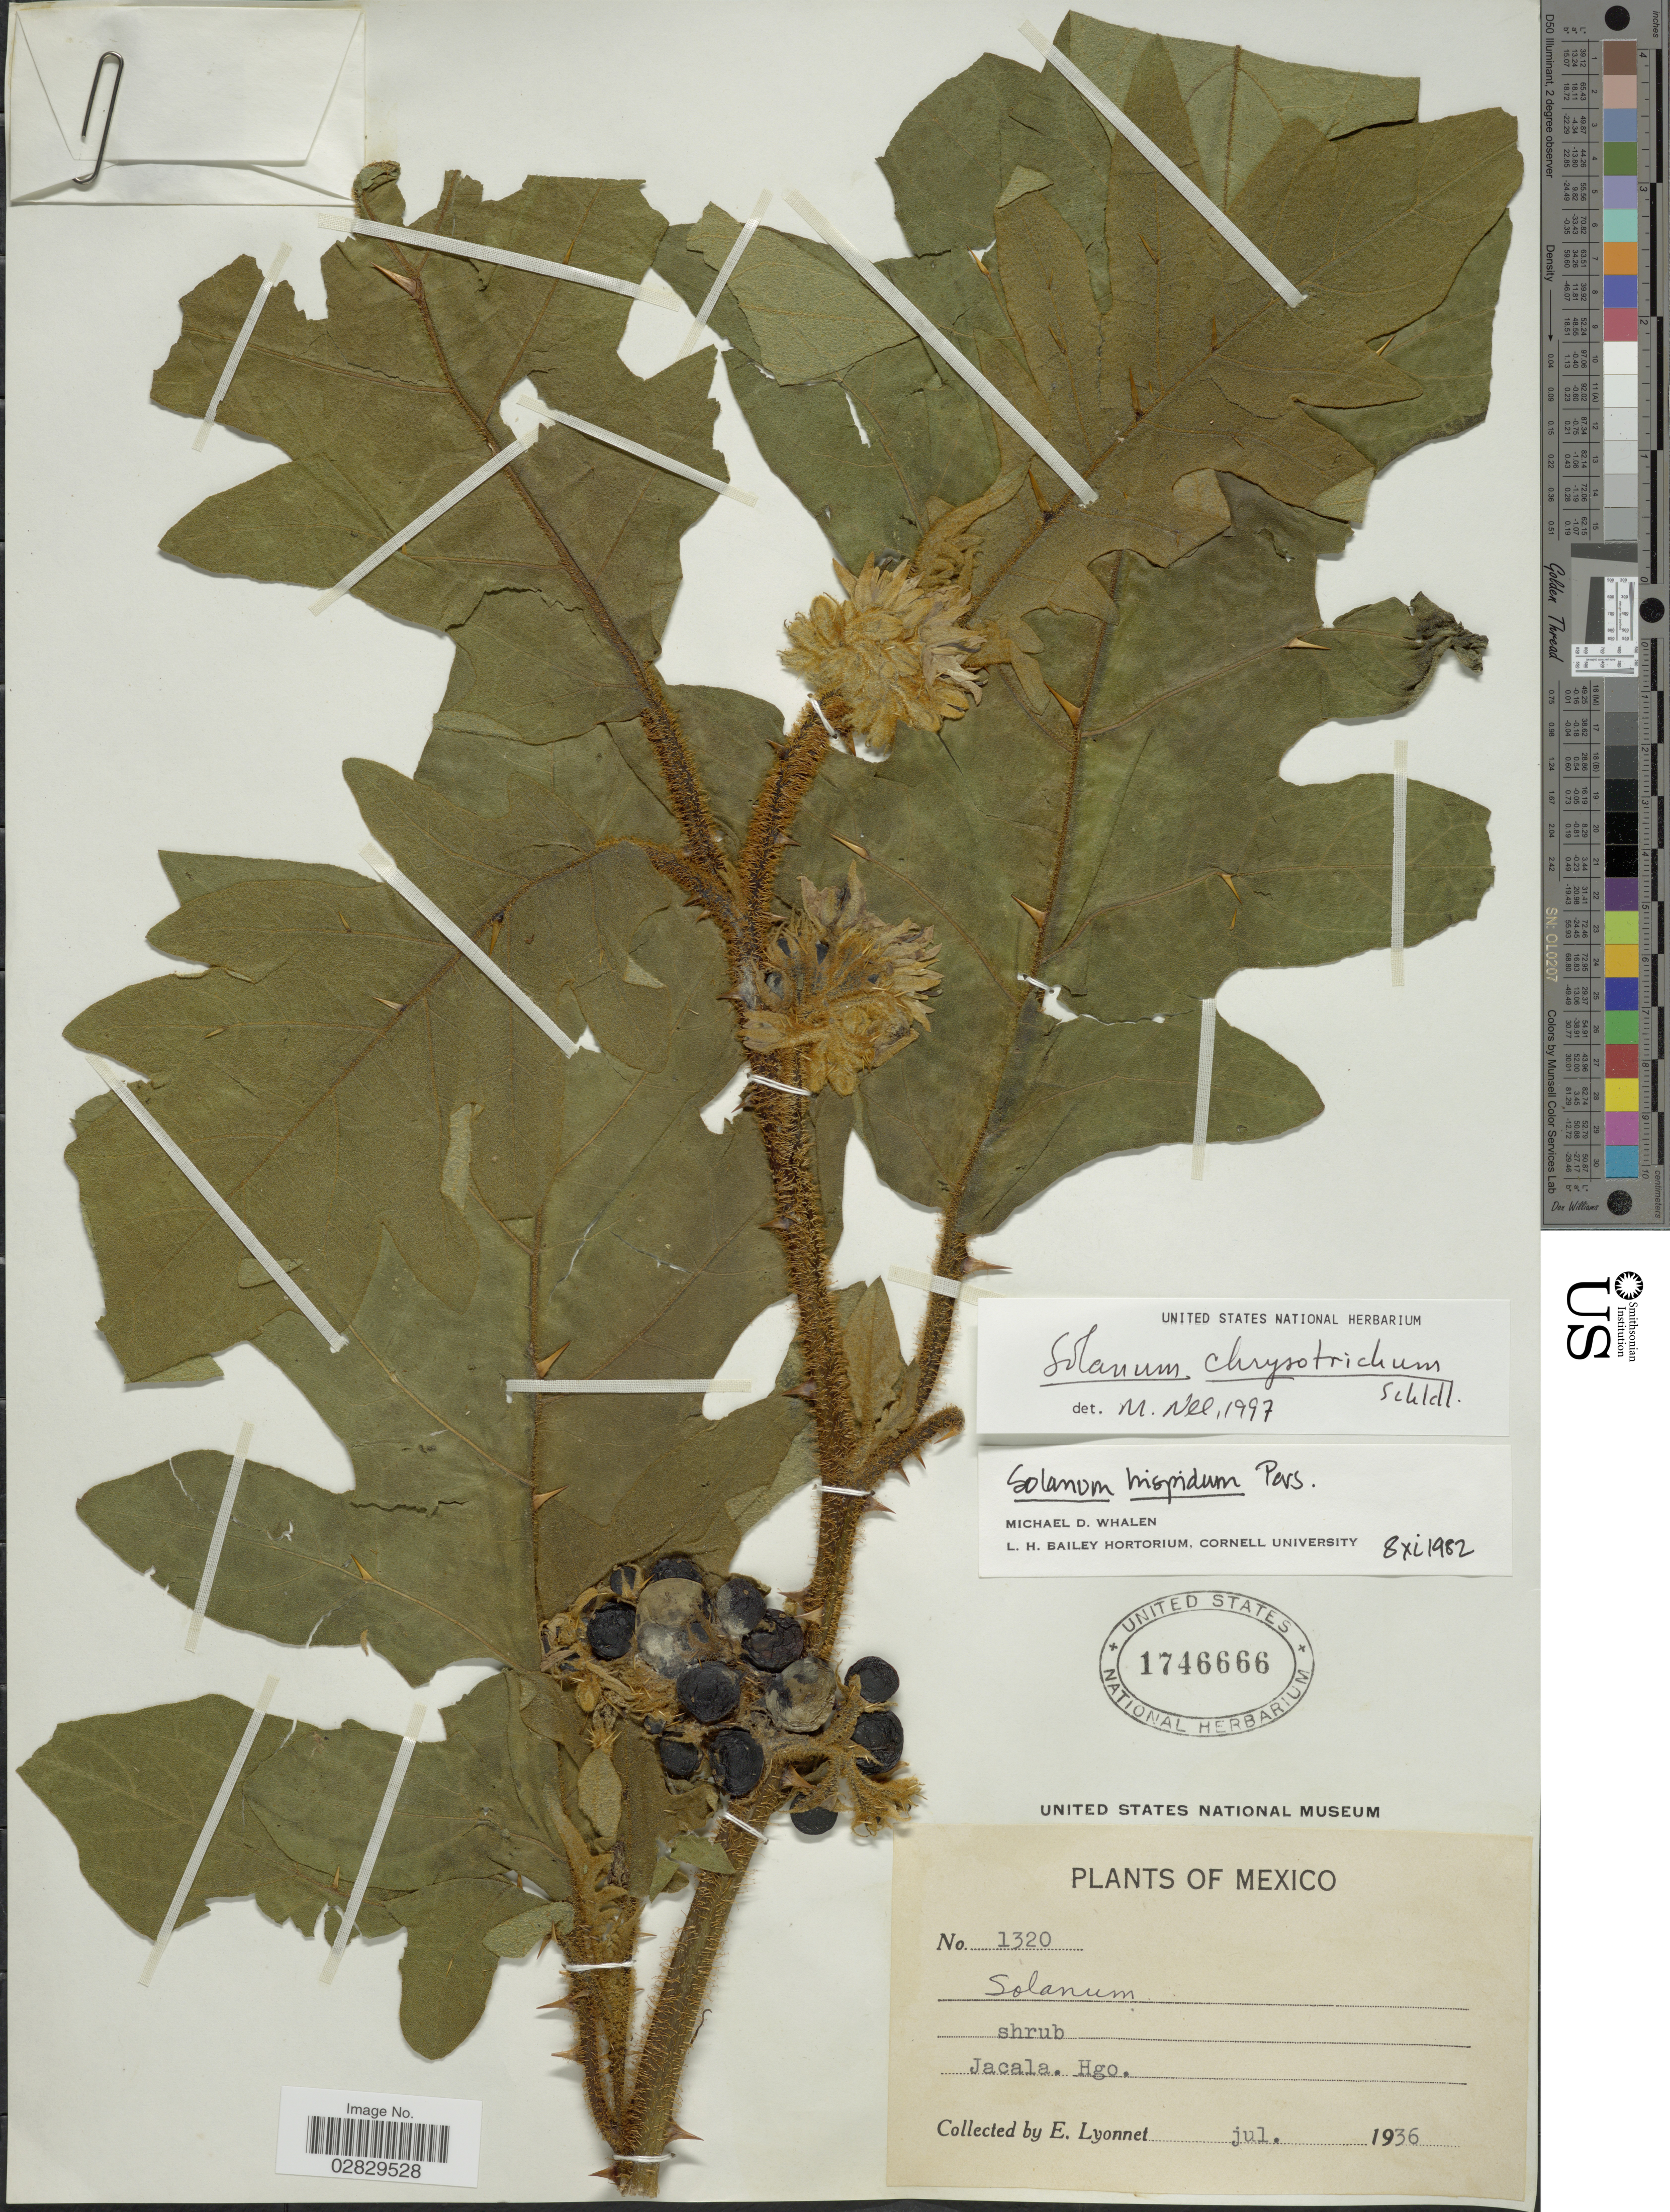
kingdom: Plantae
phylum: Tracheophyta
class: Magnoliopsida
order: Solanales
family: Solanaceae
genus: Solanum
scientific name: Solanum chrysotrichum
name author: Schltdl.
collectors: E. Lyonnet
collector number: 1320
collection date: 1936-07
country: Mexico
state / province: Hidalgo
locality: Jacala.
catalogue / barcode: US 1746666